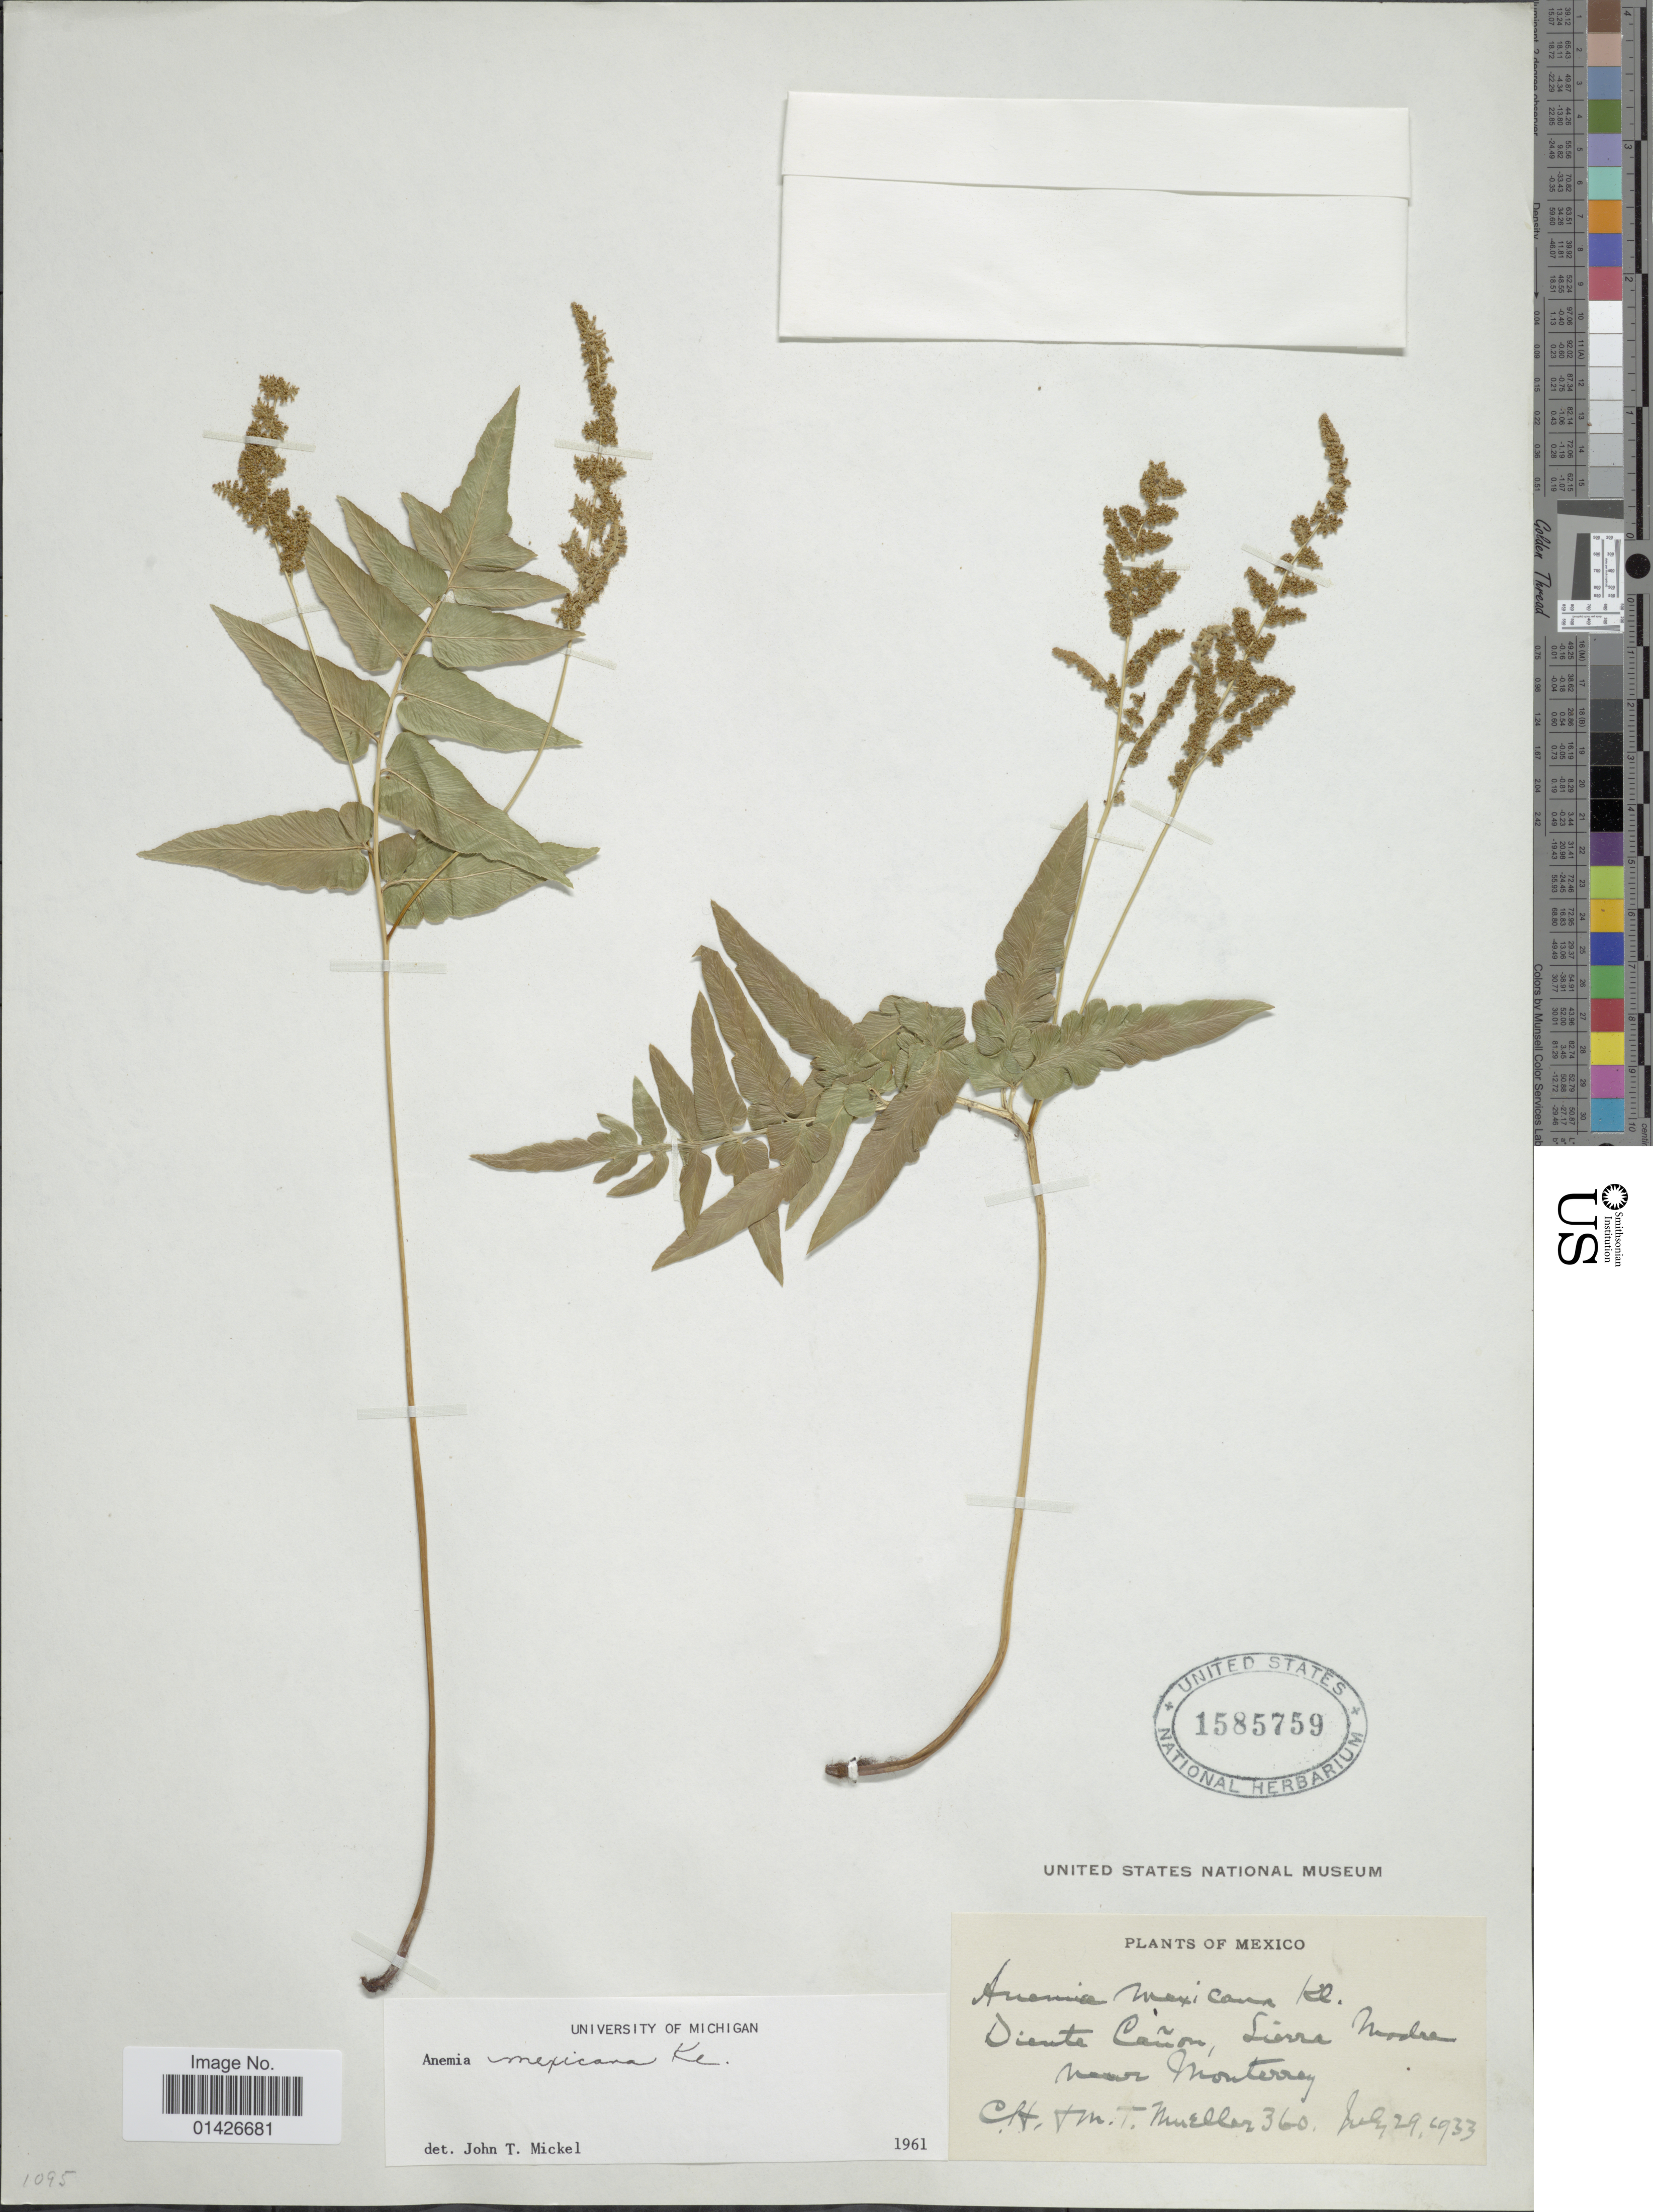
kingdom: Plantae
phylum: Tracheophyta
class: Polypodiopsida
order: Schizaeales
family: Anemiaceae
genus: Anemia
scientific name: Anemia mexicana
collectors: C. H. Mueller & M. Mueller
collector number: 360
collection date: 1933-07-29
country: Mexico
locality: Diente Cañon, Sierra Madre near Monterrey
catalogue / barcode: US 1585759